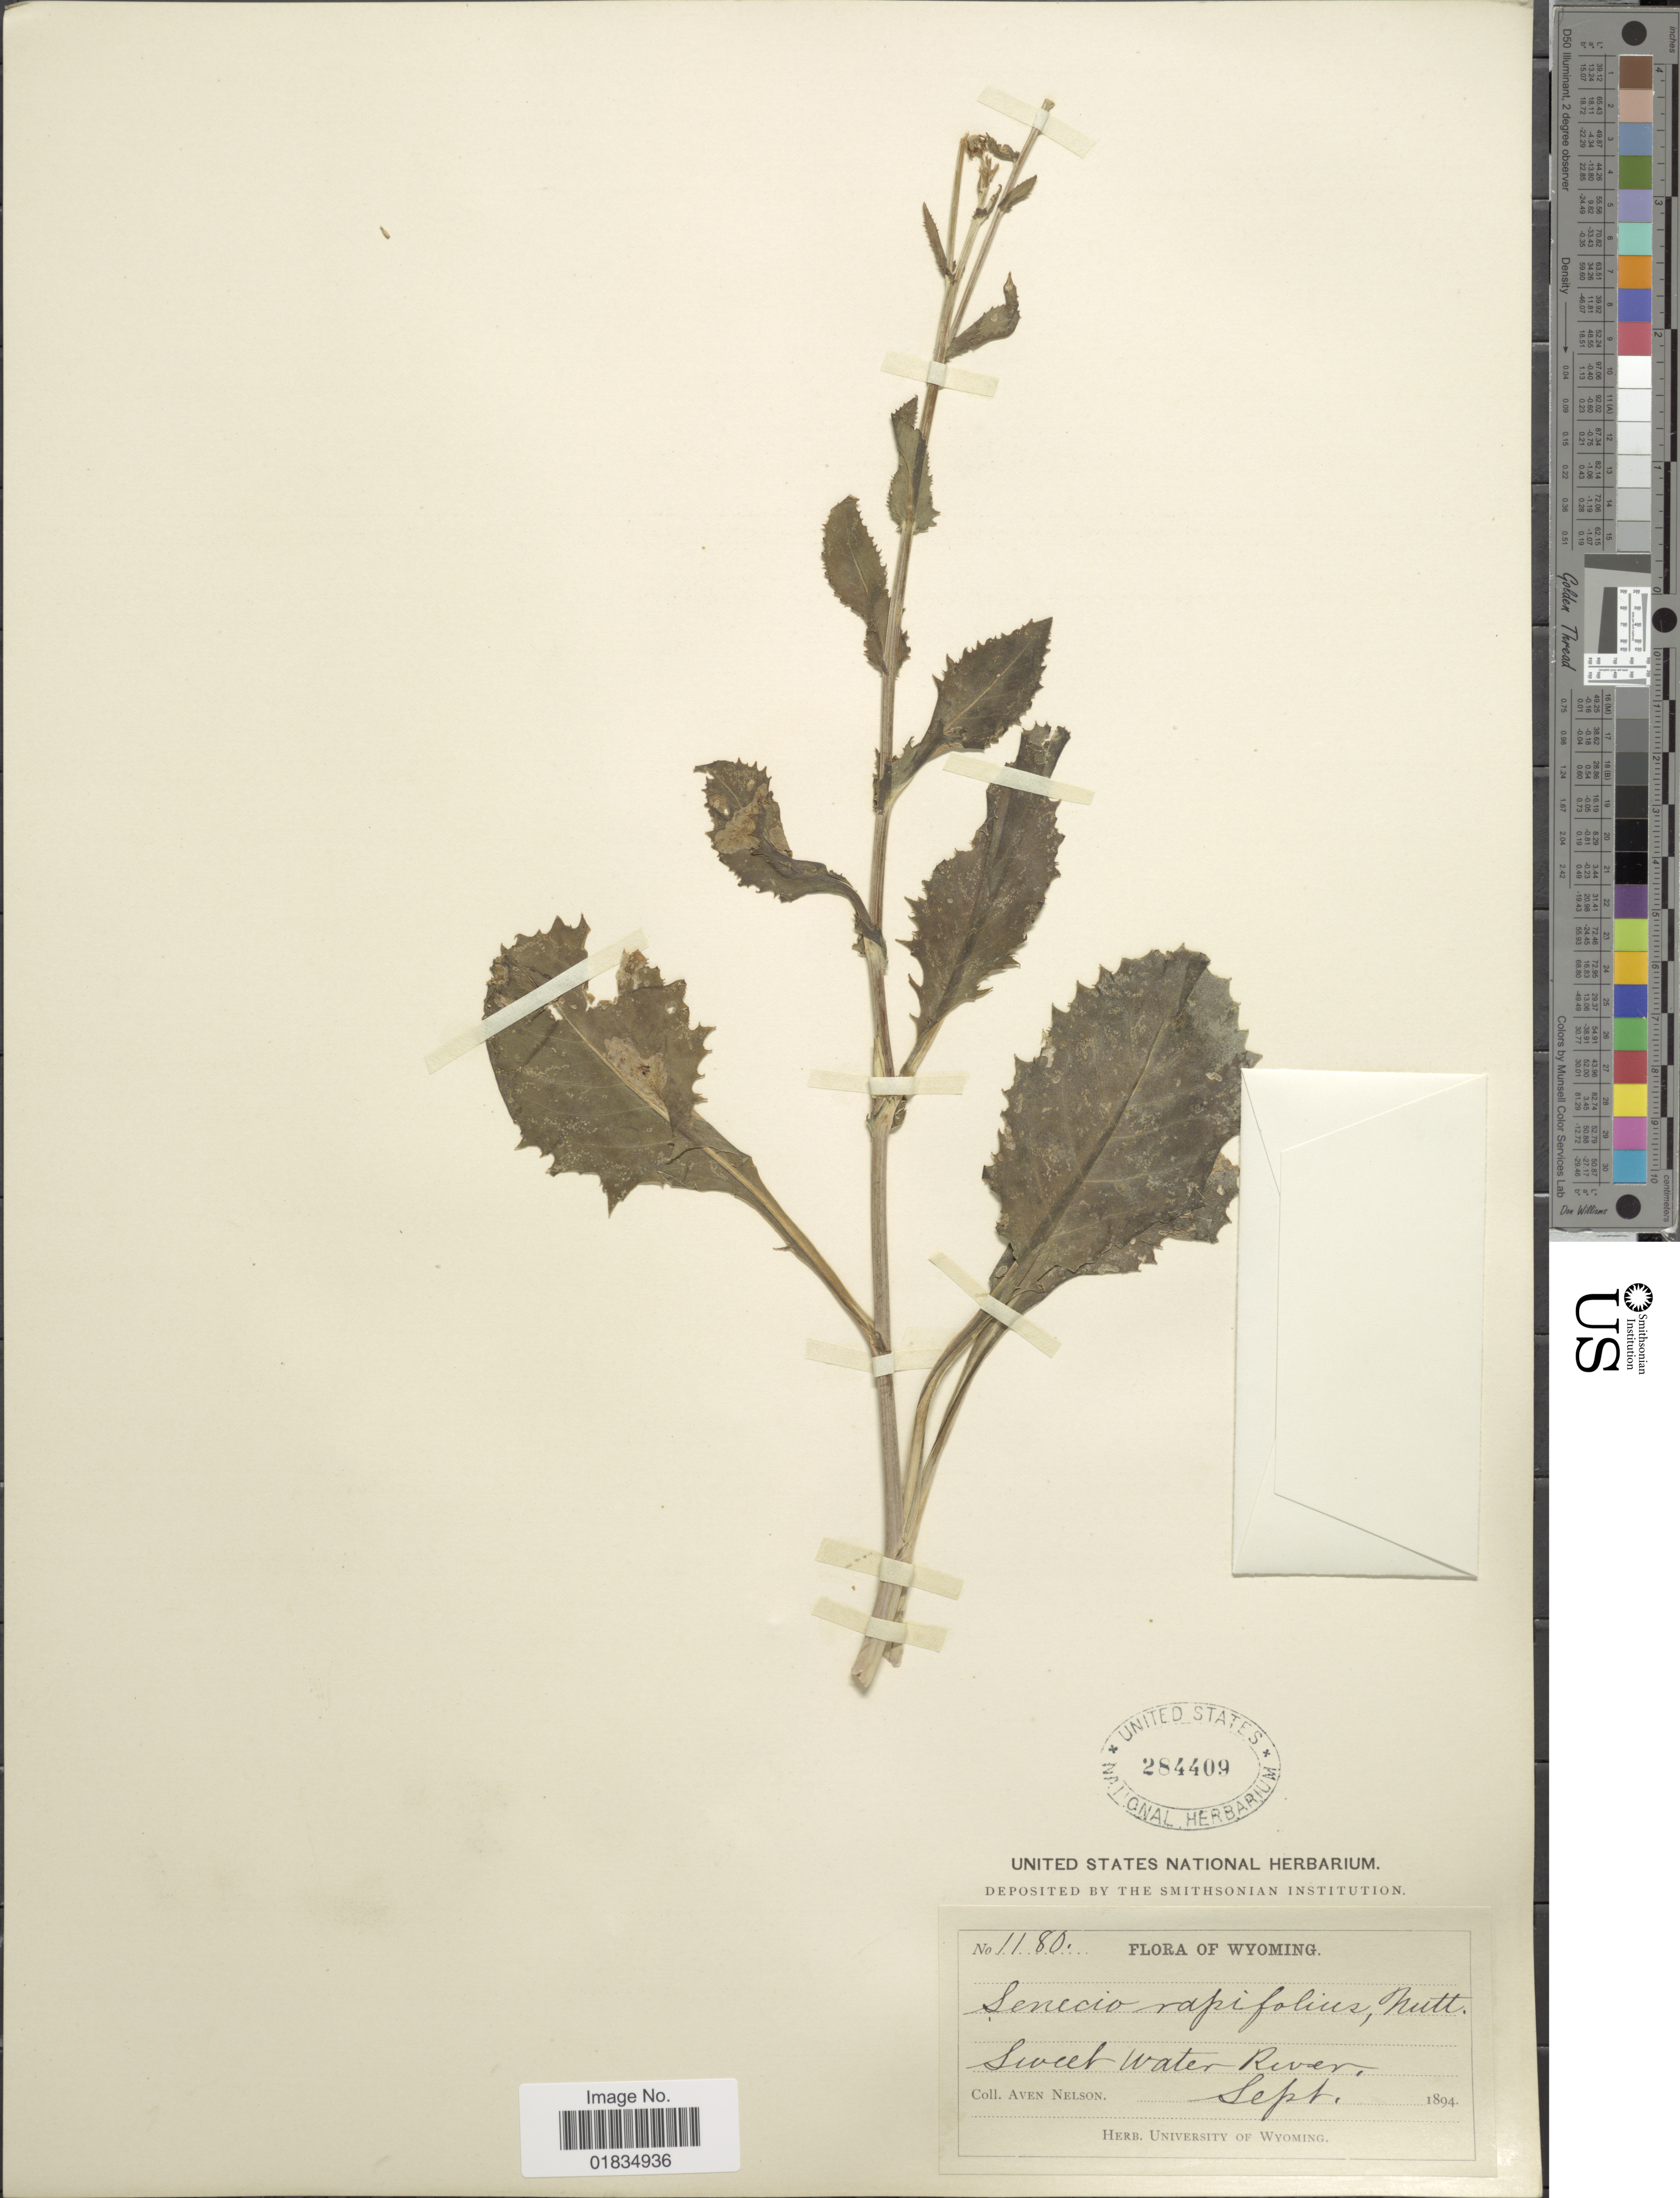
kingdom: Plantae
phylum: Tracheophyta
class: Magnoliopsida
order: Asterales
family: Asteraceae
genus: Senecio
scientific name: Senecio rapifolius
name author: Nutt.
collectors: A. Nelson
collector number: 1180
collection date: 1894-09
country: United States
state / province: Wyoming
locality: Sweet Water River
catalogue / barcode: US 284409